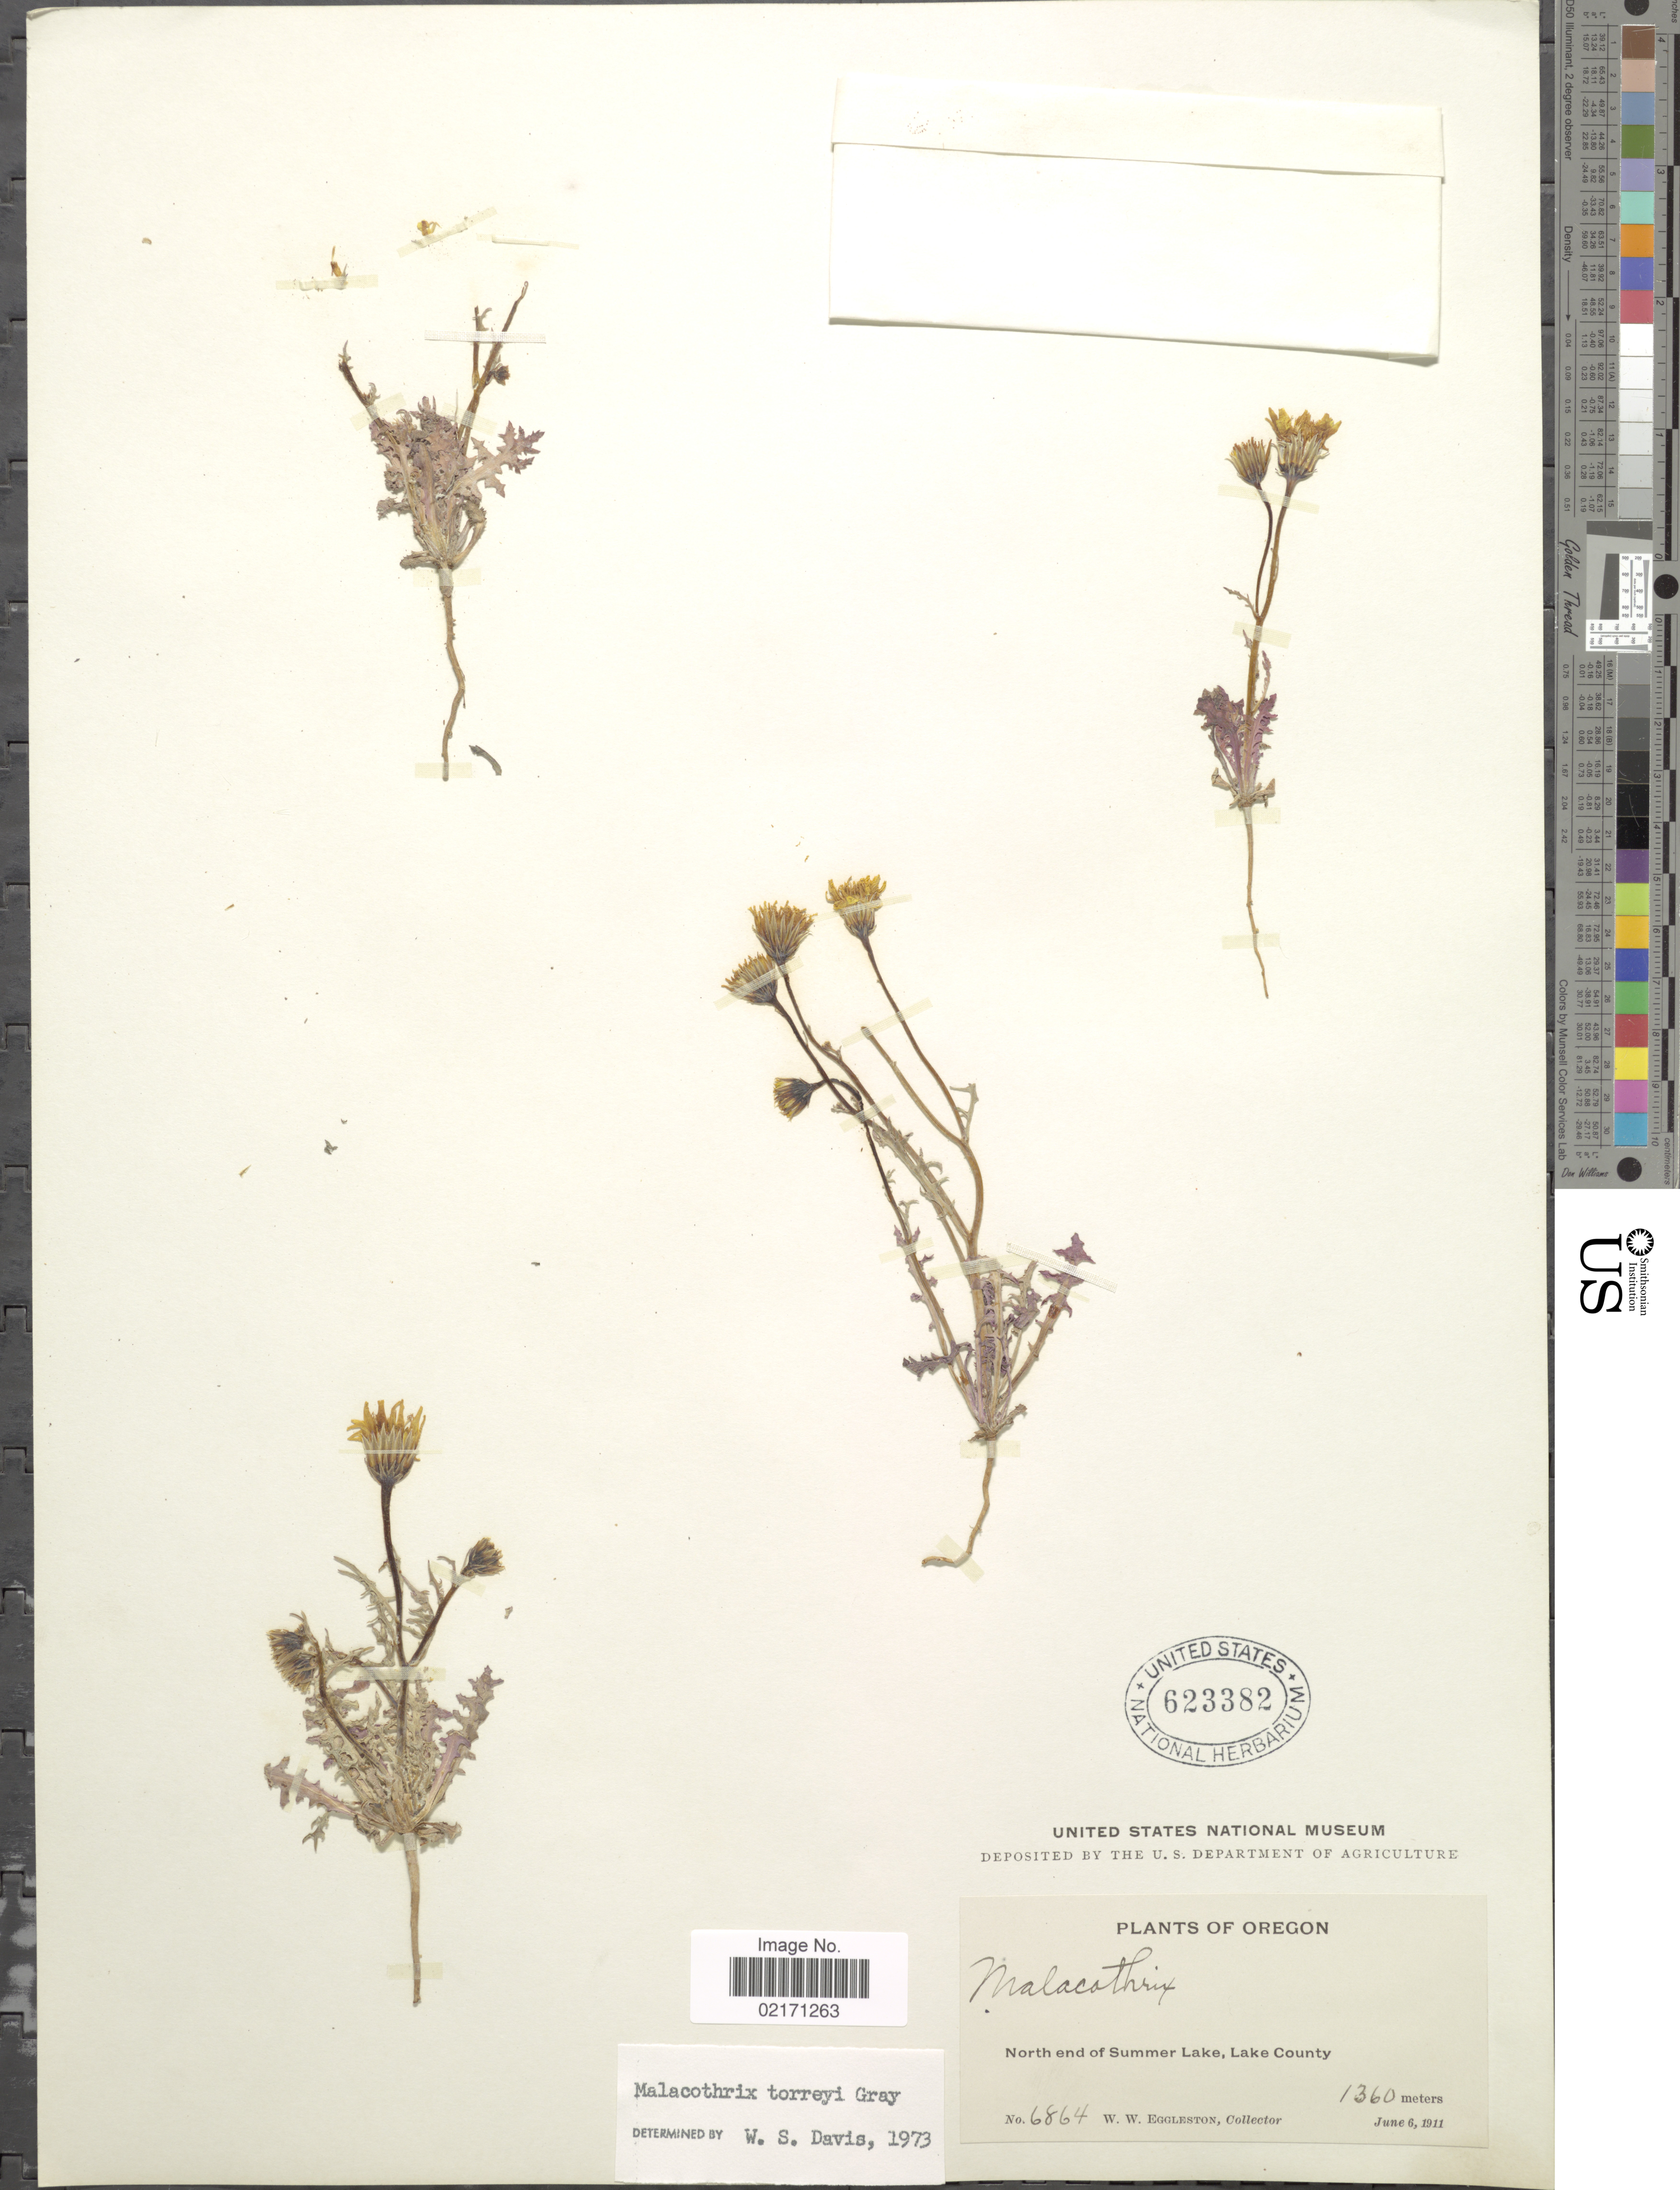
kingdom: Plantae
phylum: Tracheophyta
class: Magnoliopsida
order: Asterales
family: Asteraceae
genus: Malacothrix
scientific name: Malacothrix torreyi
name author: A. Gray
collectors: W. W. Eggleston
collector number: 6864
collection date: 1911-06-06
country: United States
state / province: Oregon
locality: North end of Summer Lake, Lake County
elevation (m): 1360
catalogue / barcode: US 623382